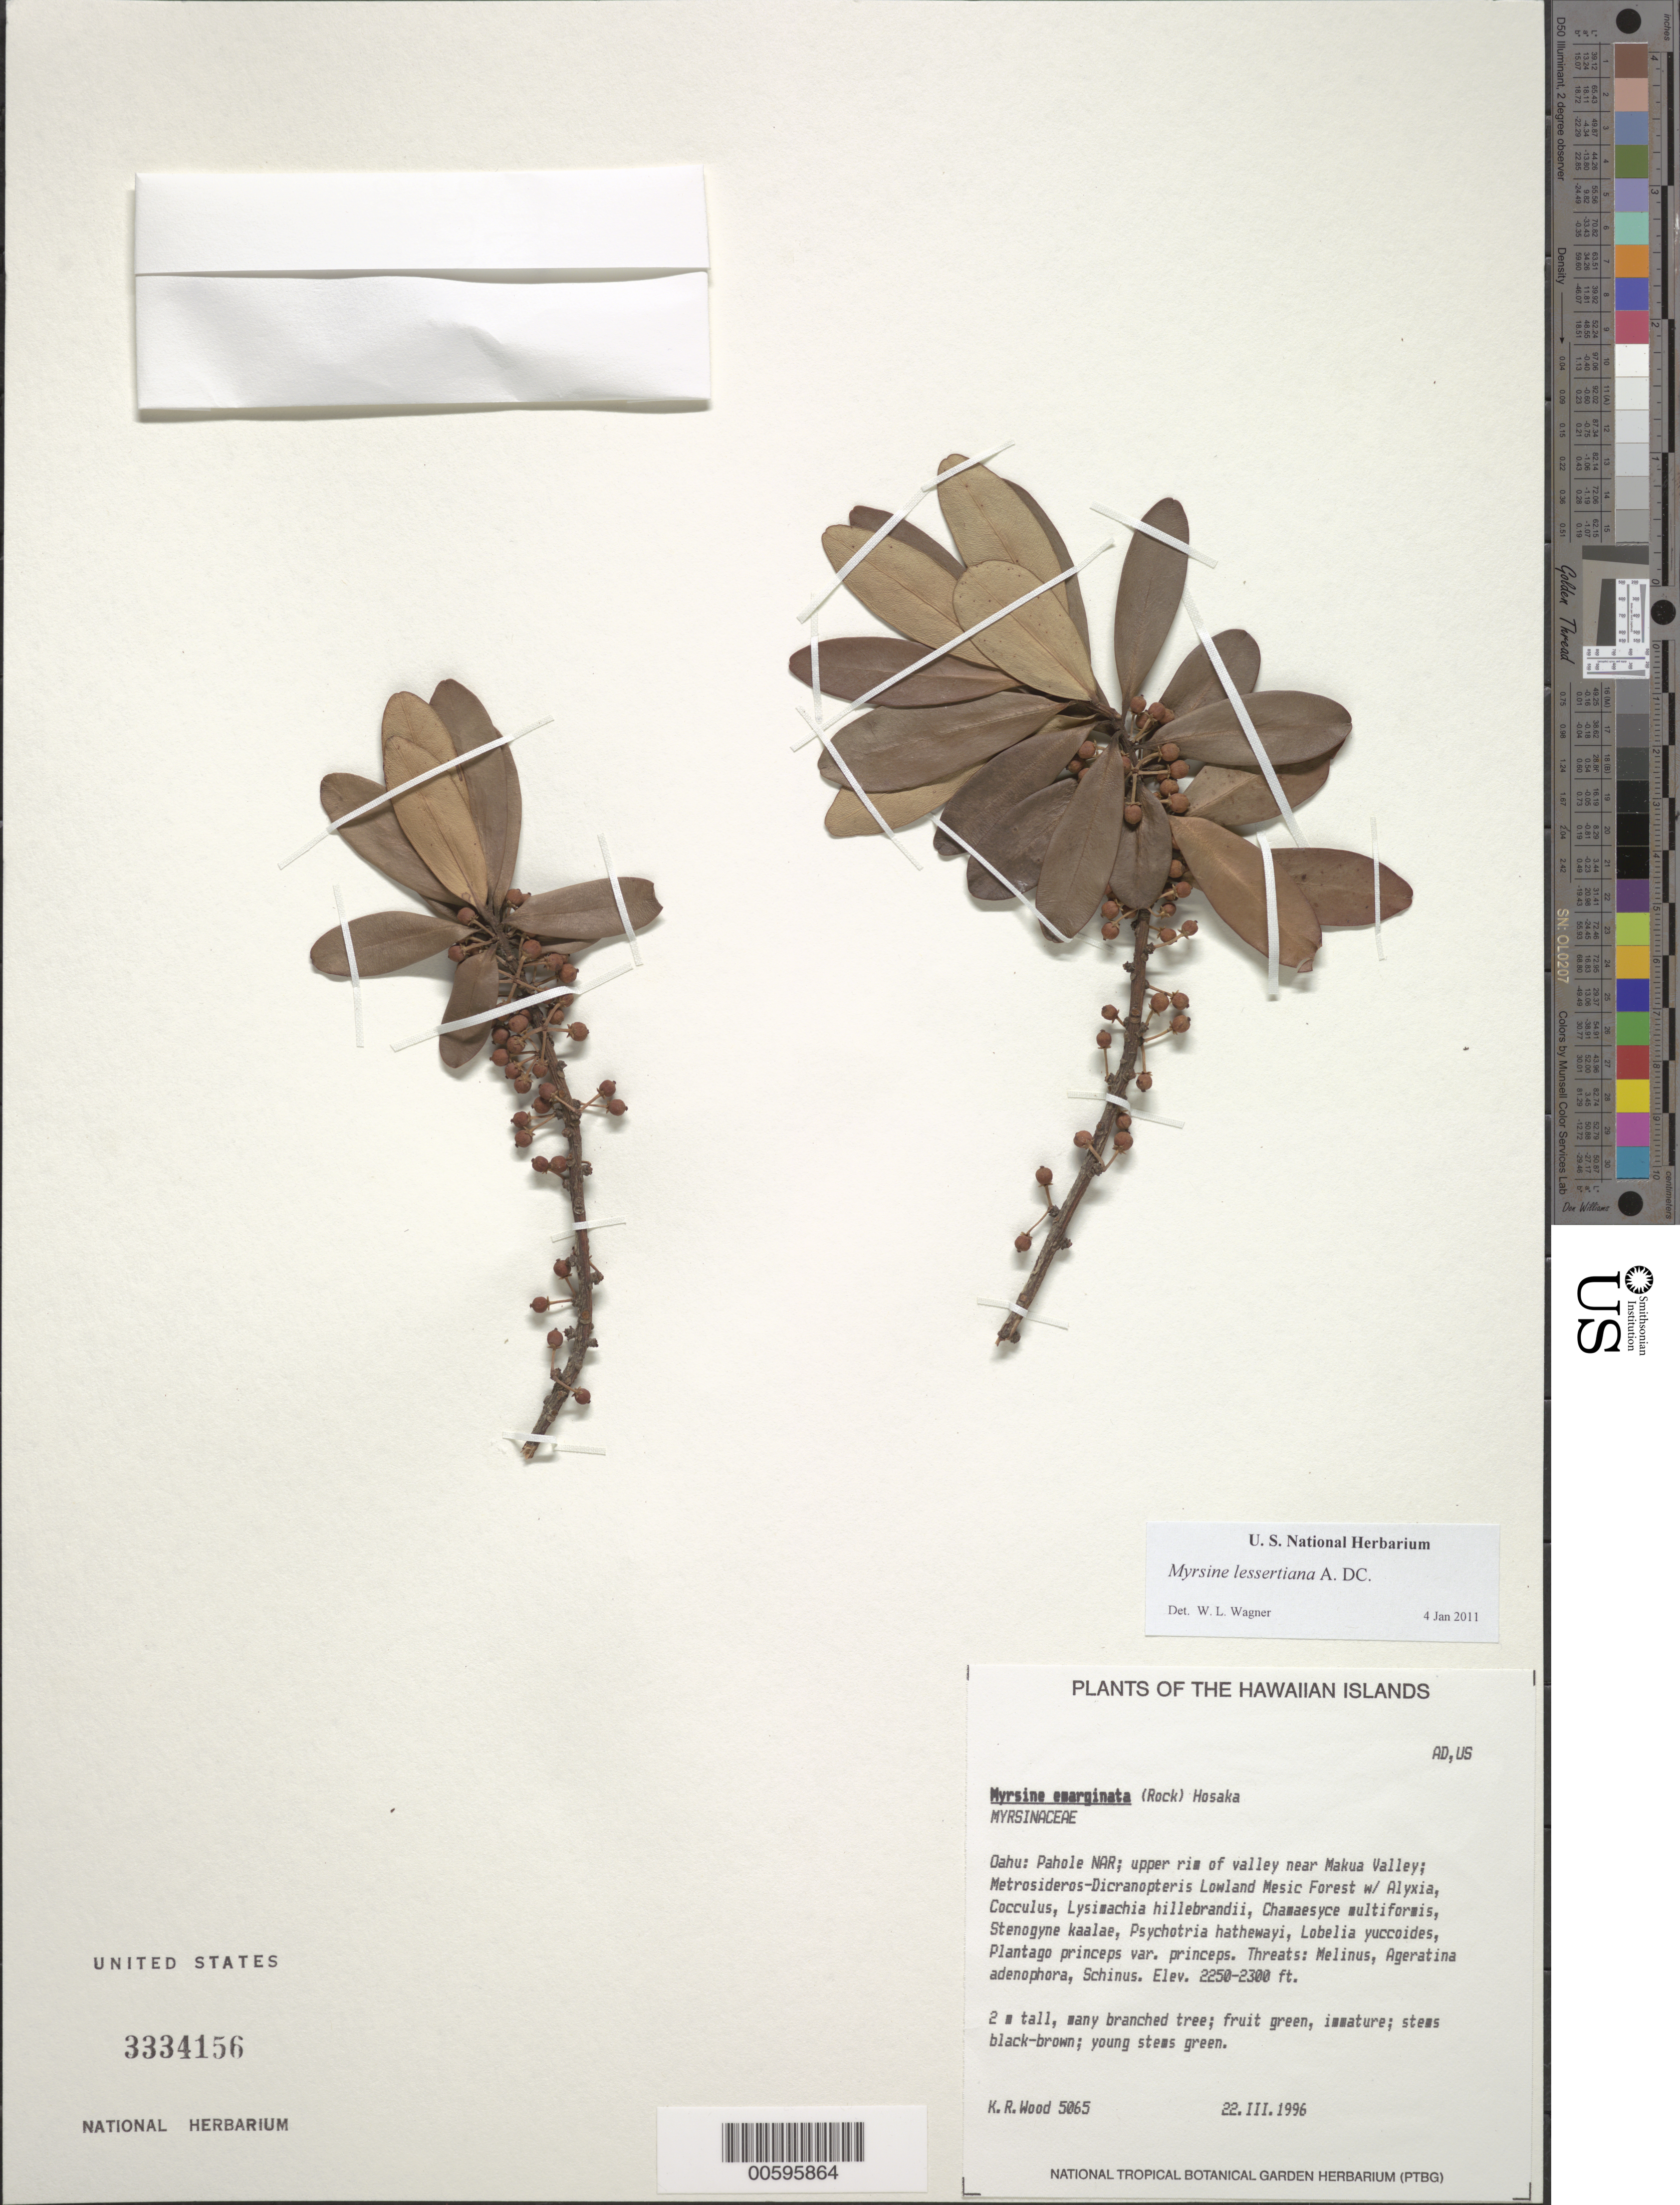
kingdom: Plantae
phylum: Tracheophyta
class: Magnoliopsida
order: Ericales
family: Primulaceae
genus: Myrsine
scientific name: Myrsine lessertiana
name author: A. DC.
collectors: K. R. Wood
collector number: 5065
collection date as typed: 22 Mar 1996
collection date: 1996-03-22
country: United States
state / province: Hawaii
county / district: Honolulu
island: Oahu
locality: Pahole NAR; upper rim of valley near Makua Valley.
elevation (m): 686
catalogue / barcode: US 3334156